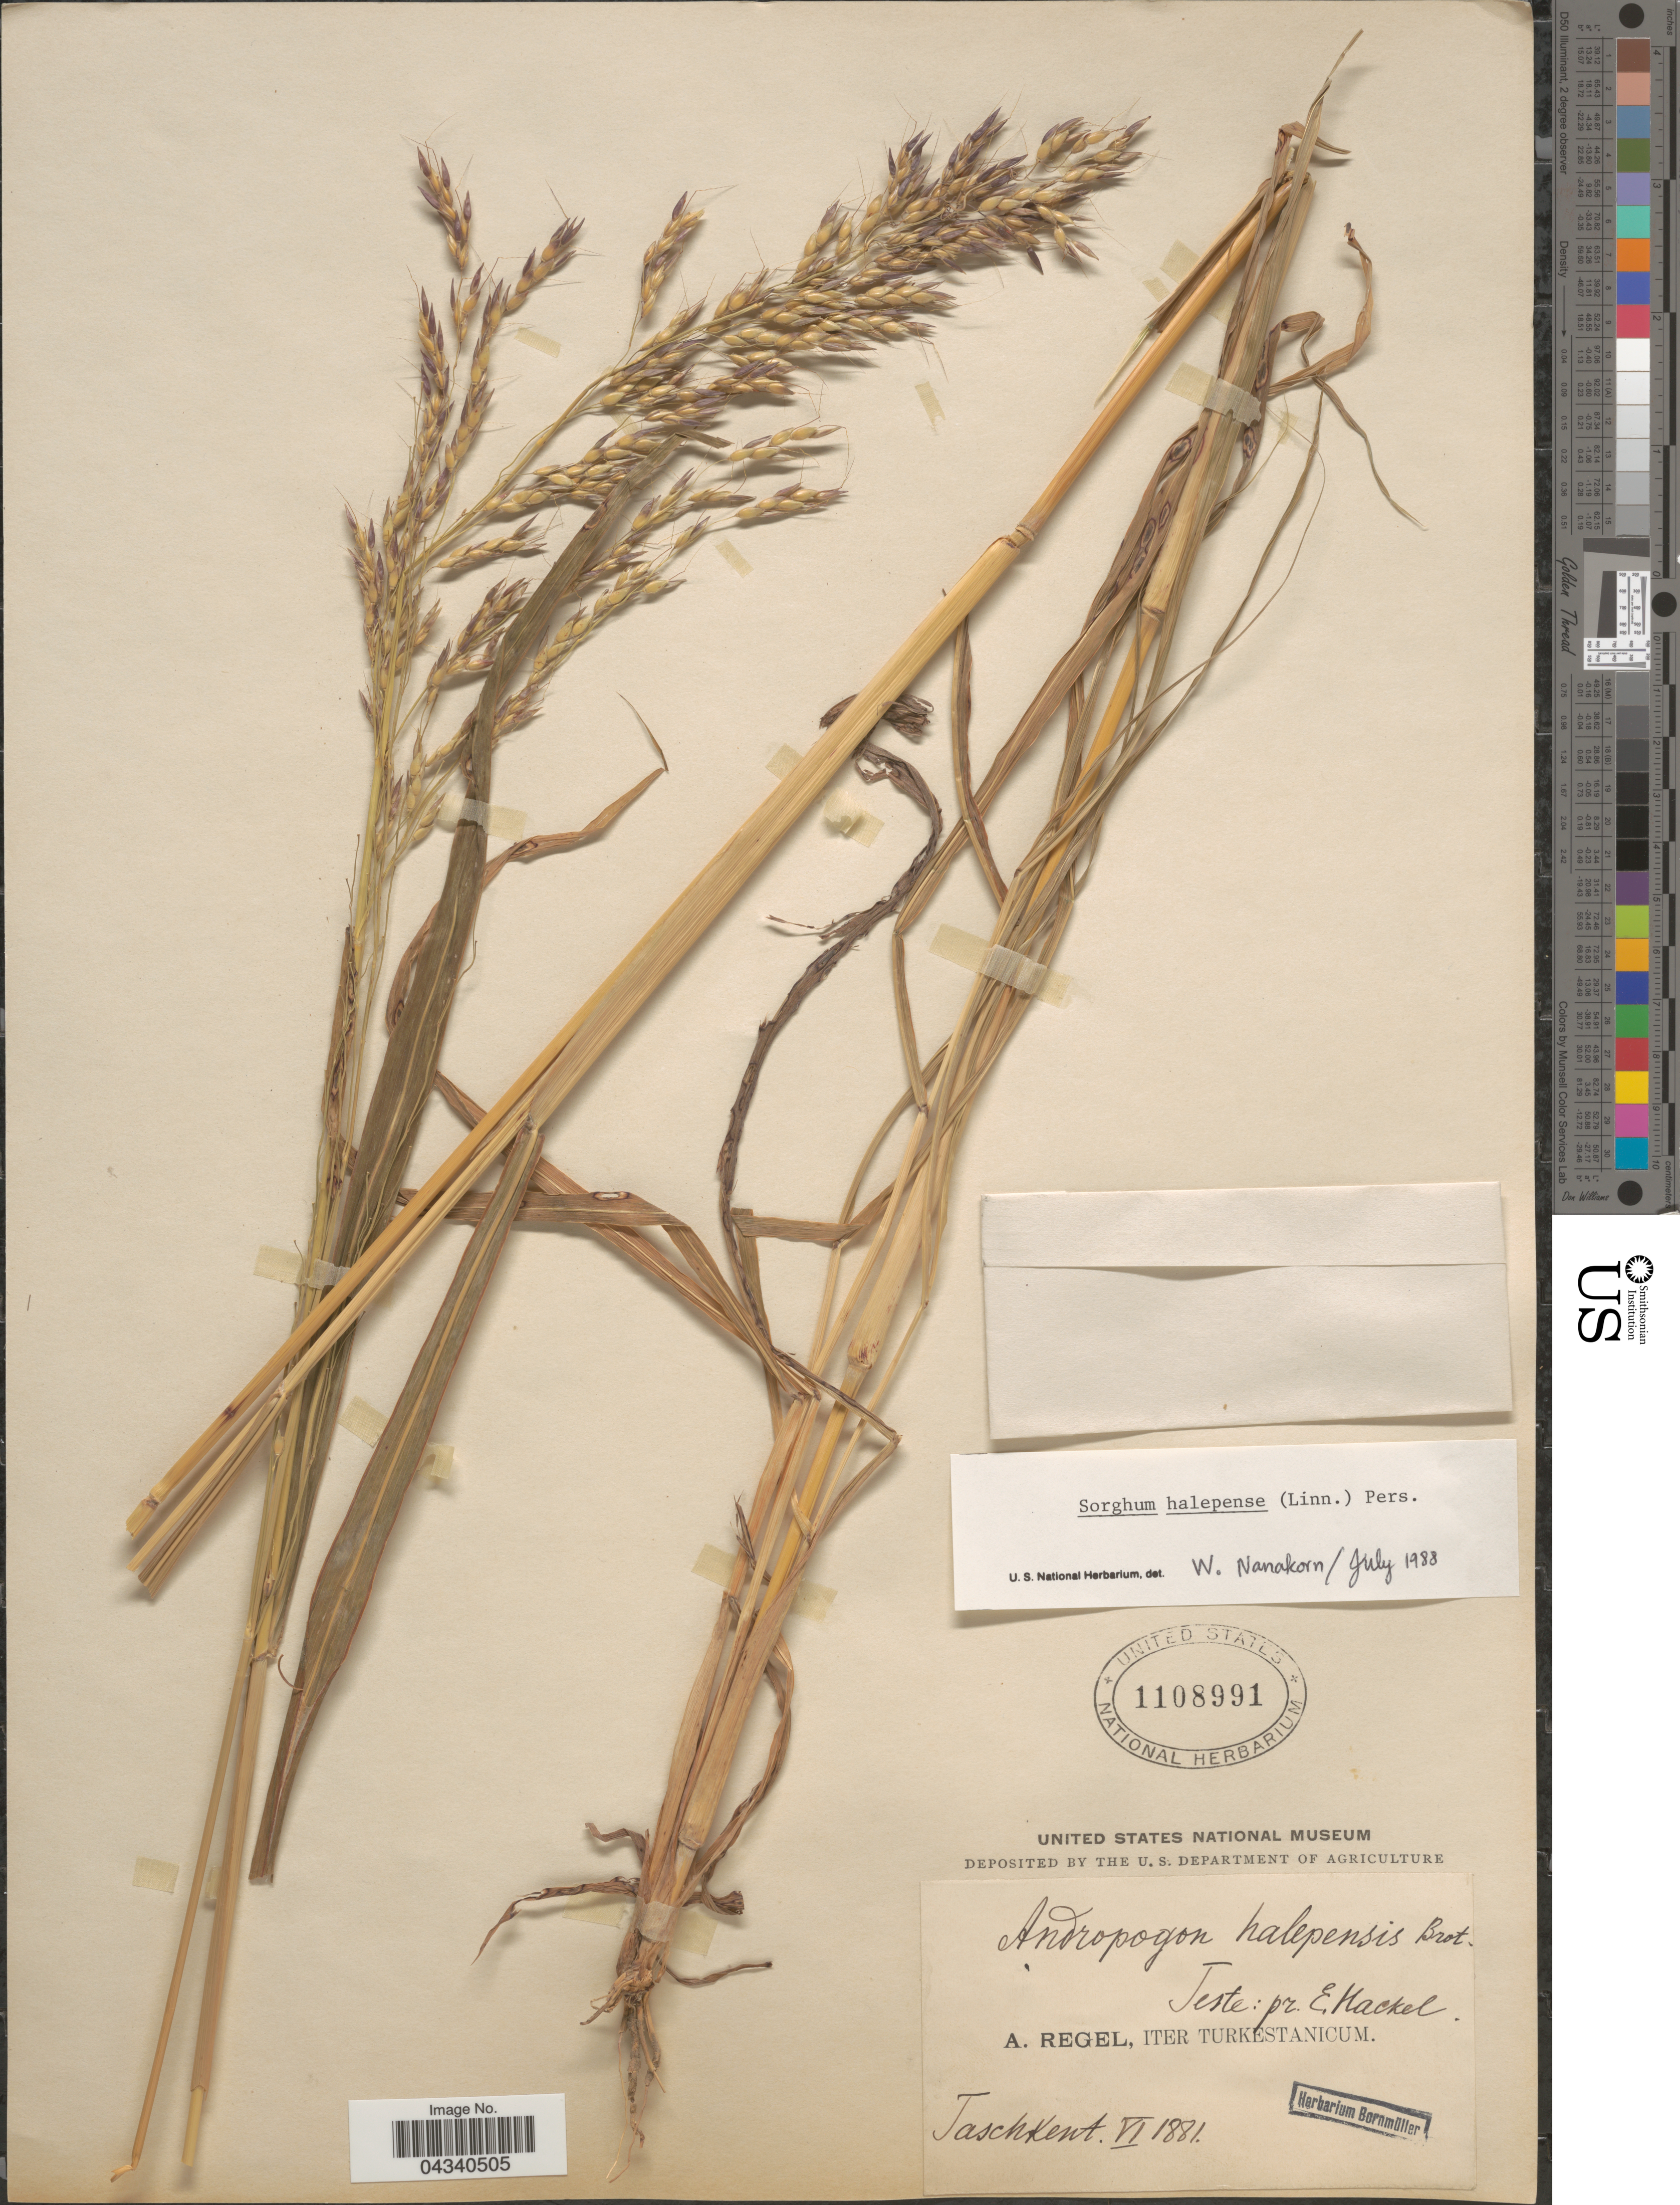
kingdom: Plantae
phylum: Tracheophyta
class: Liliopsida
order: Poales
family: Poaceae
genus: Sorghum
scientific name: Sorghum halepense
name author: (L.) Pers.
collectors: A. Regel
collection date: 1881-06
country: Uzbekistan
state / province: Toshkent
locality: Iter Turkestanicum. Taschkent.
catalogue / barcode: US 1108991